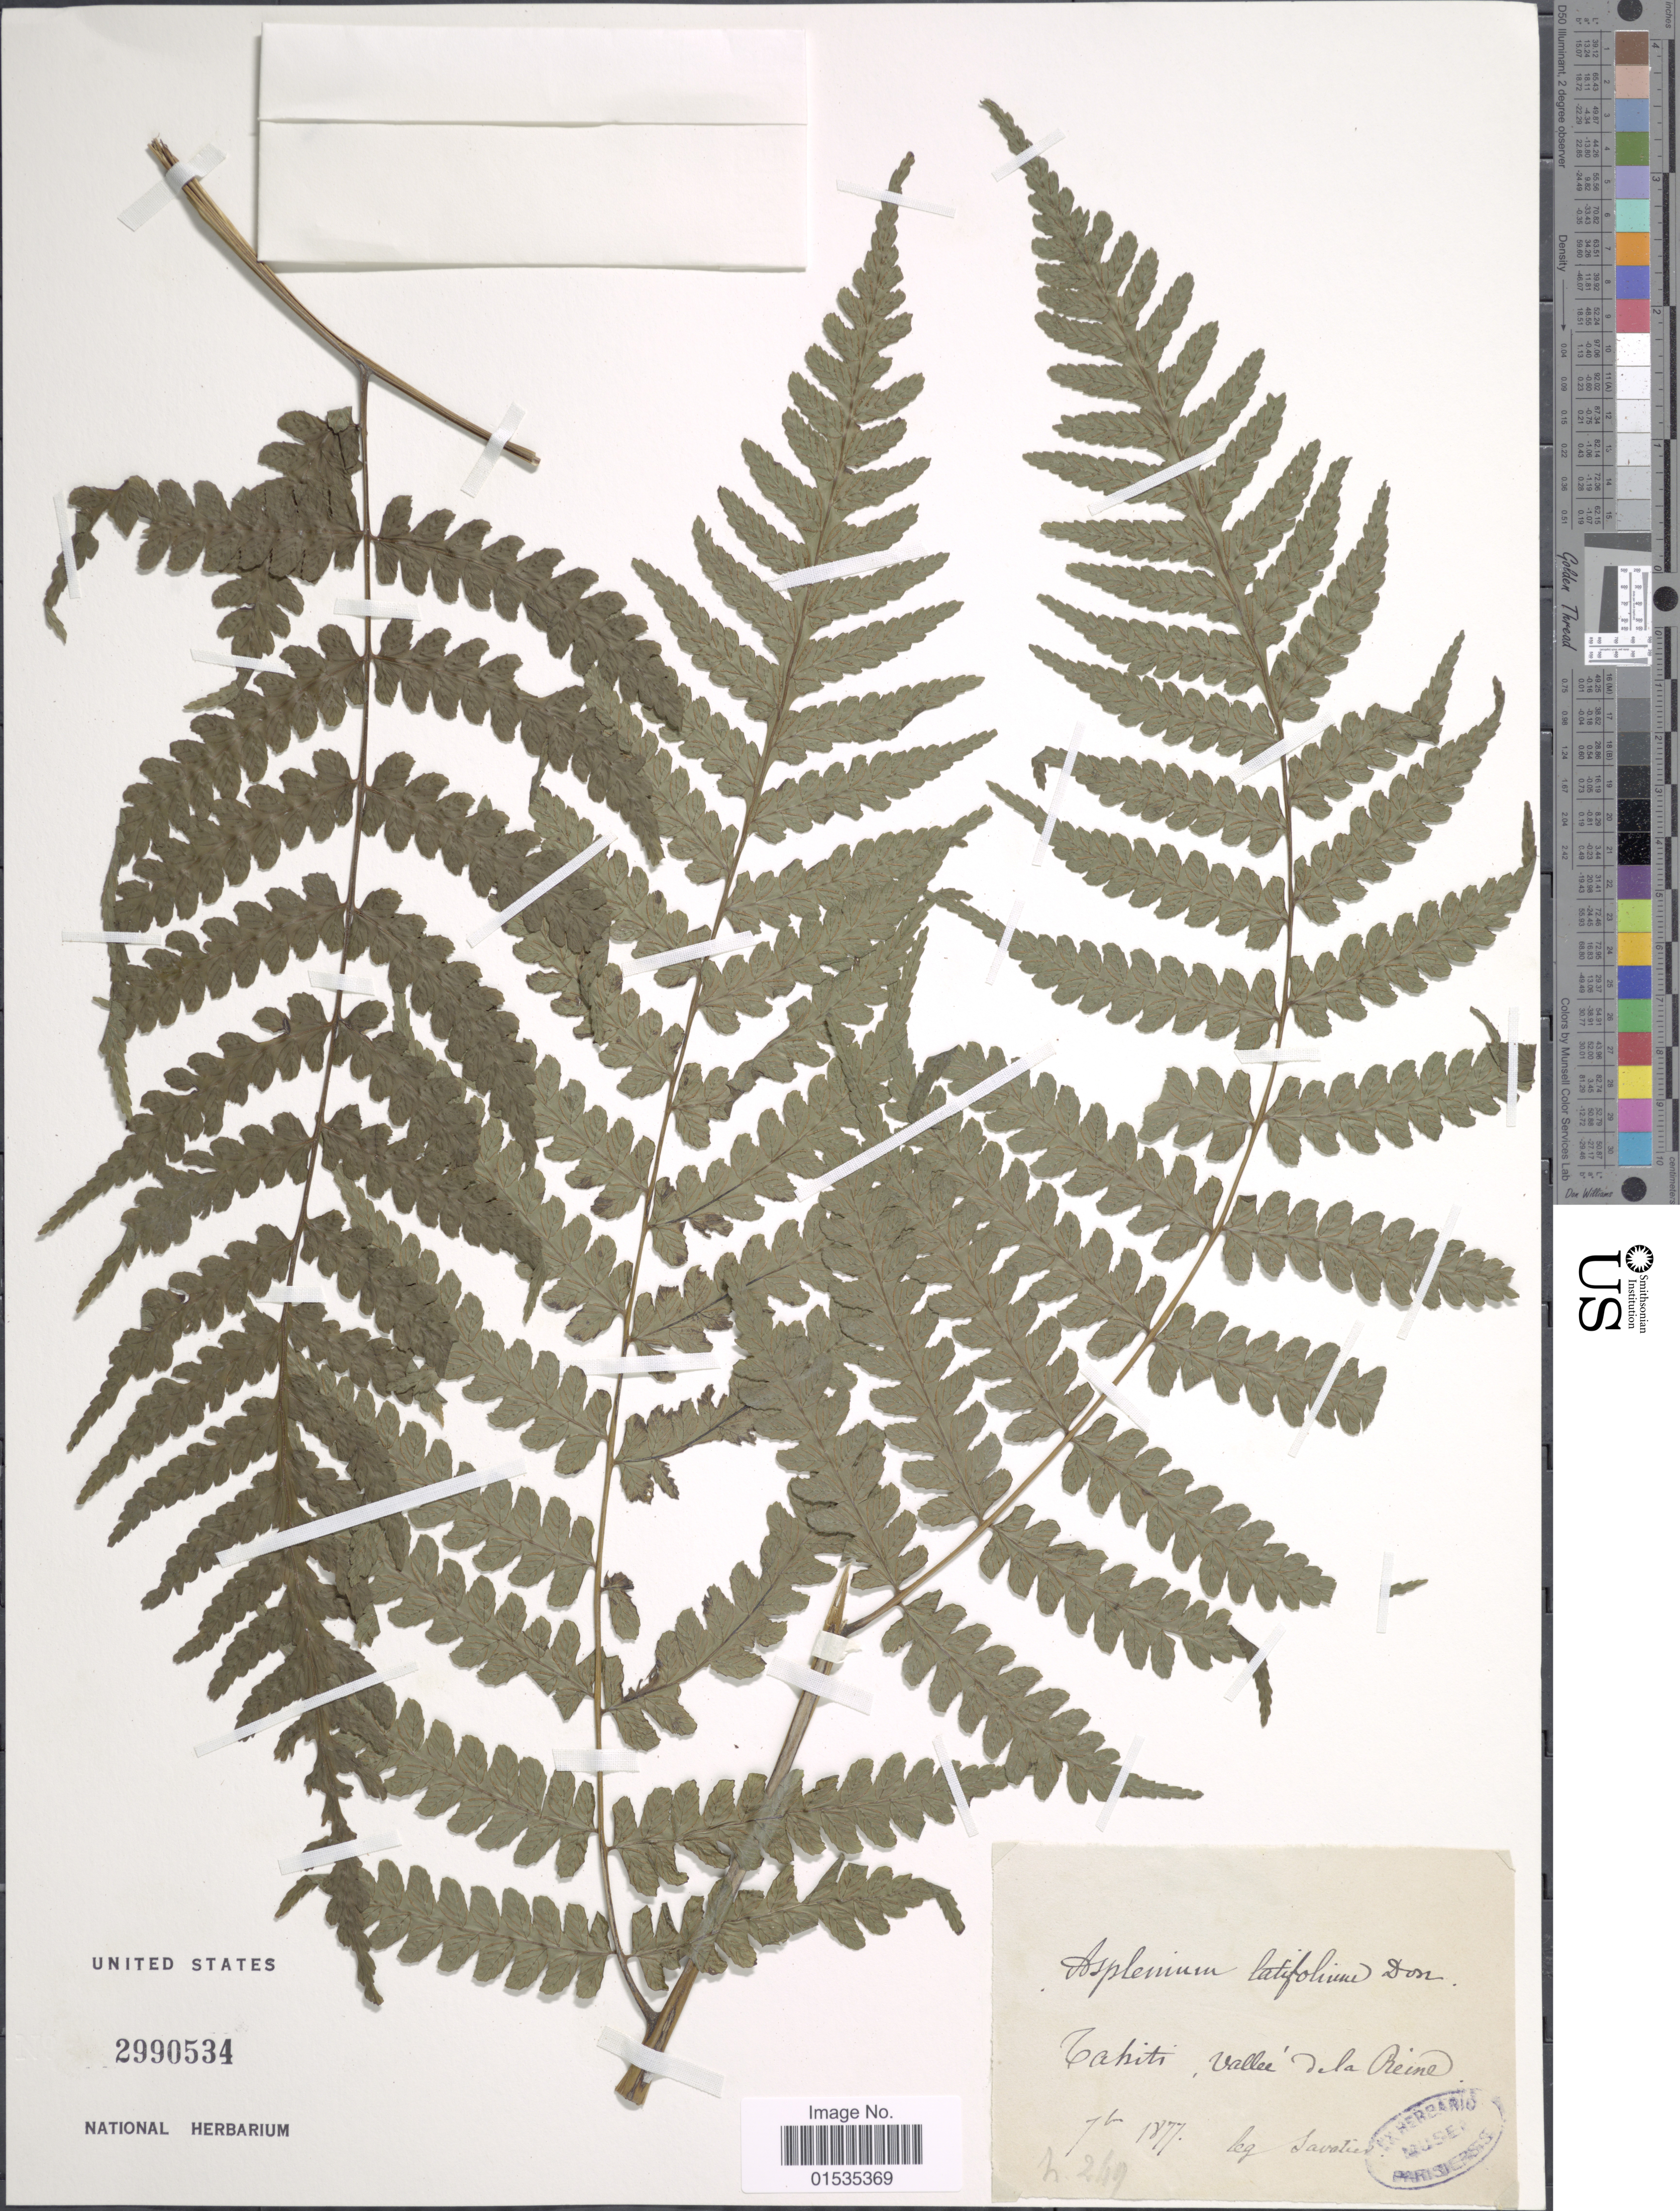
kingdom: Plantae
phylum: Tracheophyta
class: Polypodiopsida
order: Polypodiales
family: Athyriaceae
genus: Diplazium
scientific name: Diplazium dilatatum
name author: Blume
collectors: M. Savatier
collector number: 249*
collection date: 1877-11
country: French Polynesia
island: Tahiti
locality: Tahiti, valle Dela Reine [interpreted]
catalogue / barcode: US 2990534